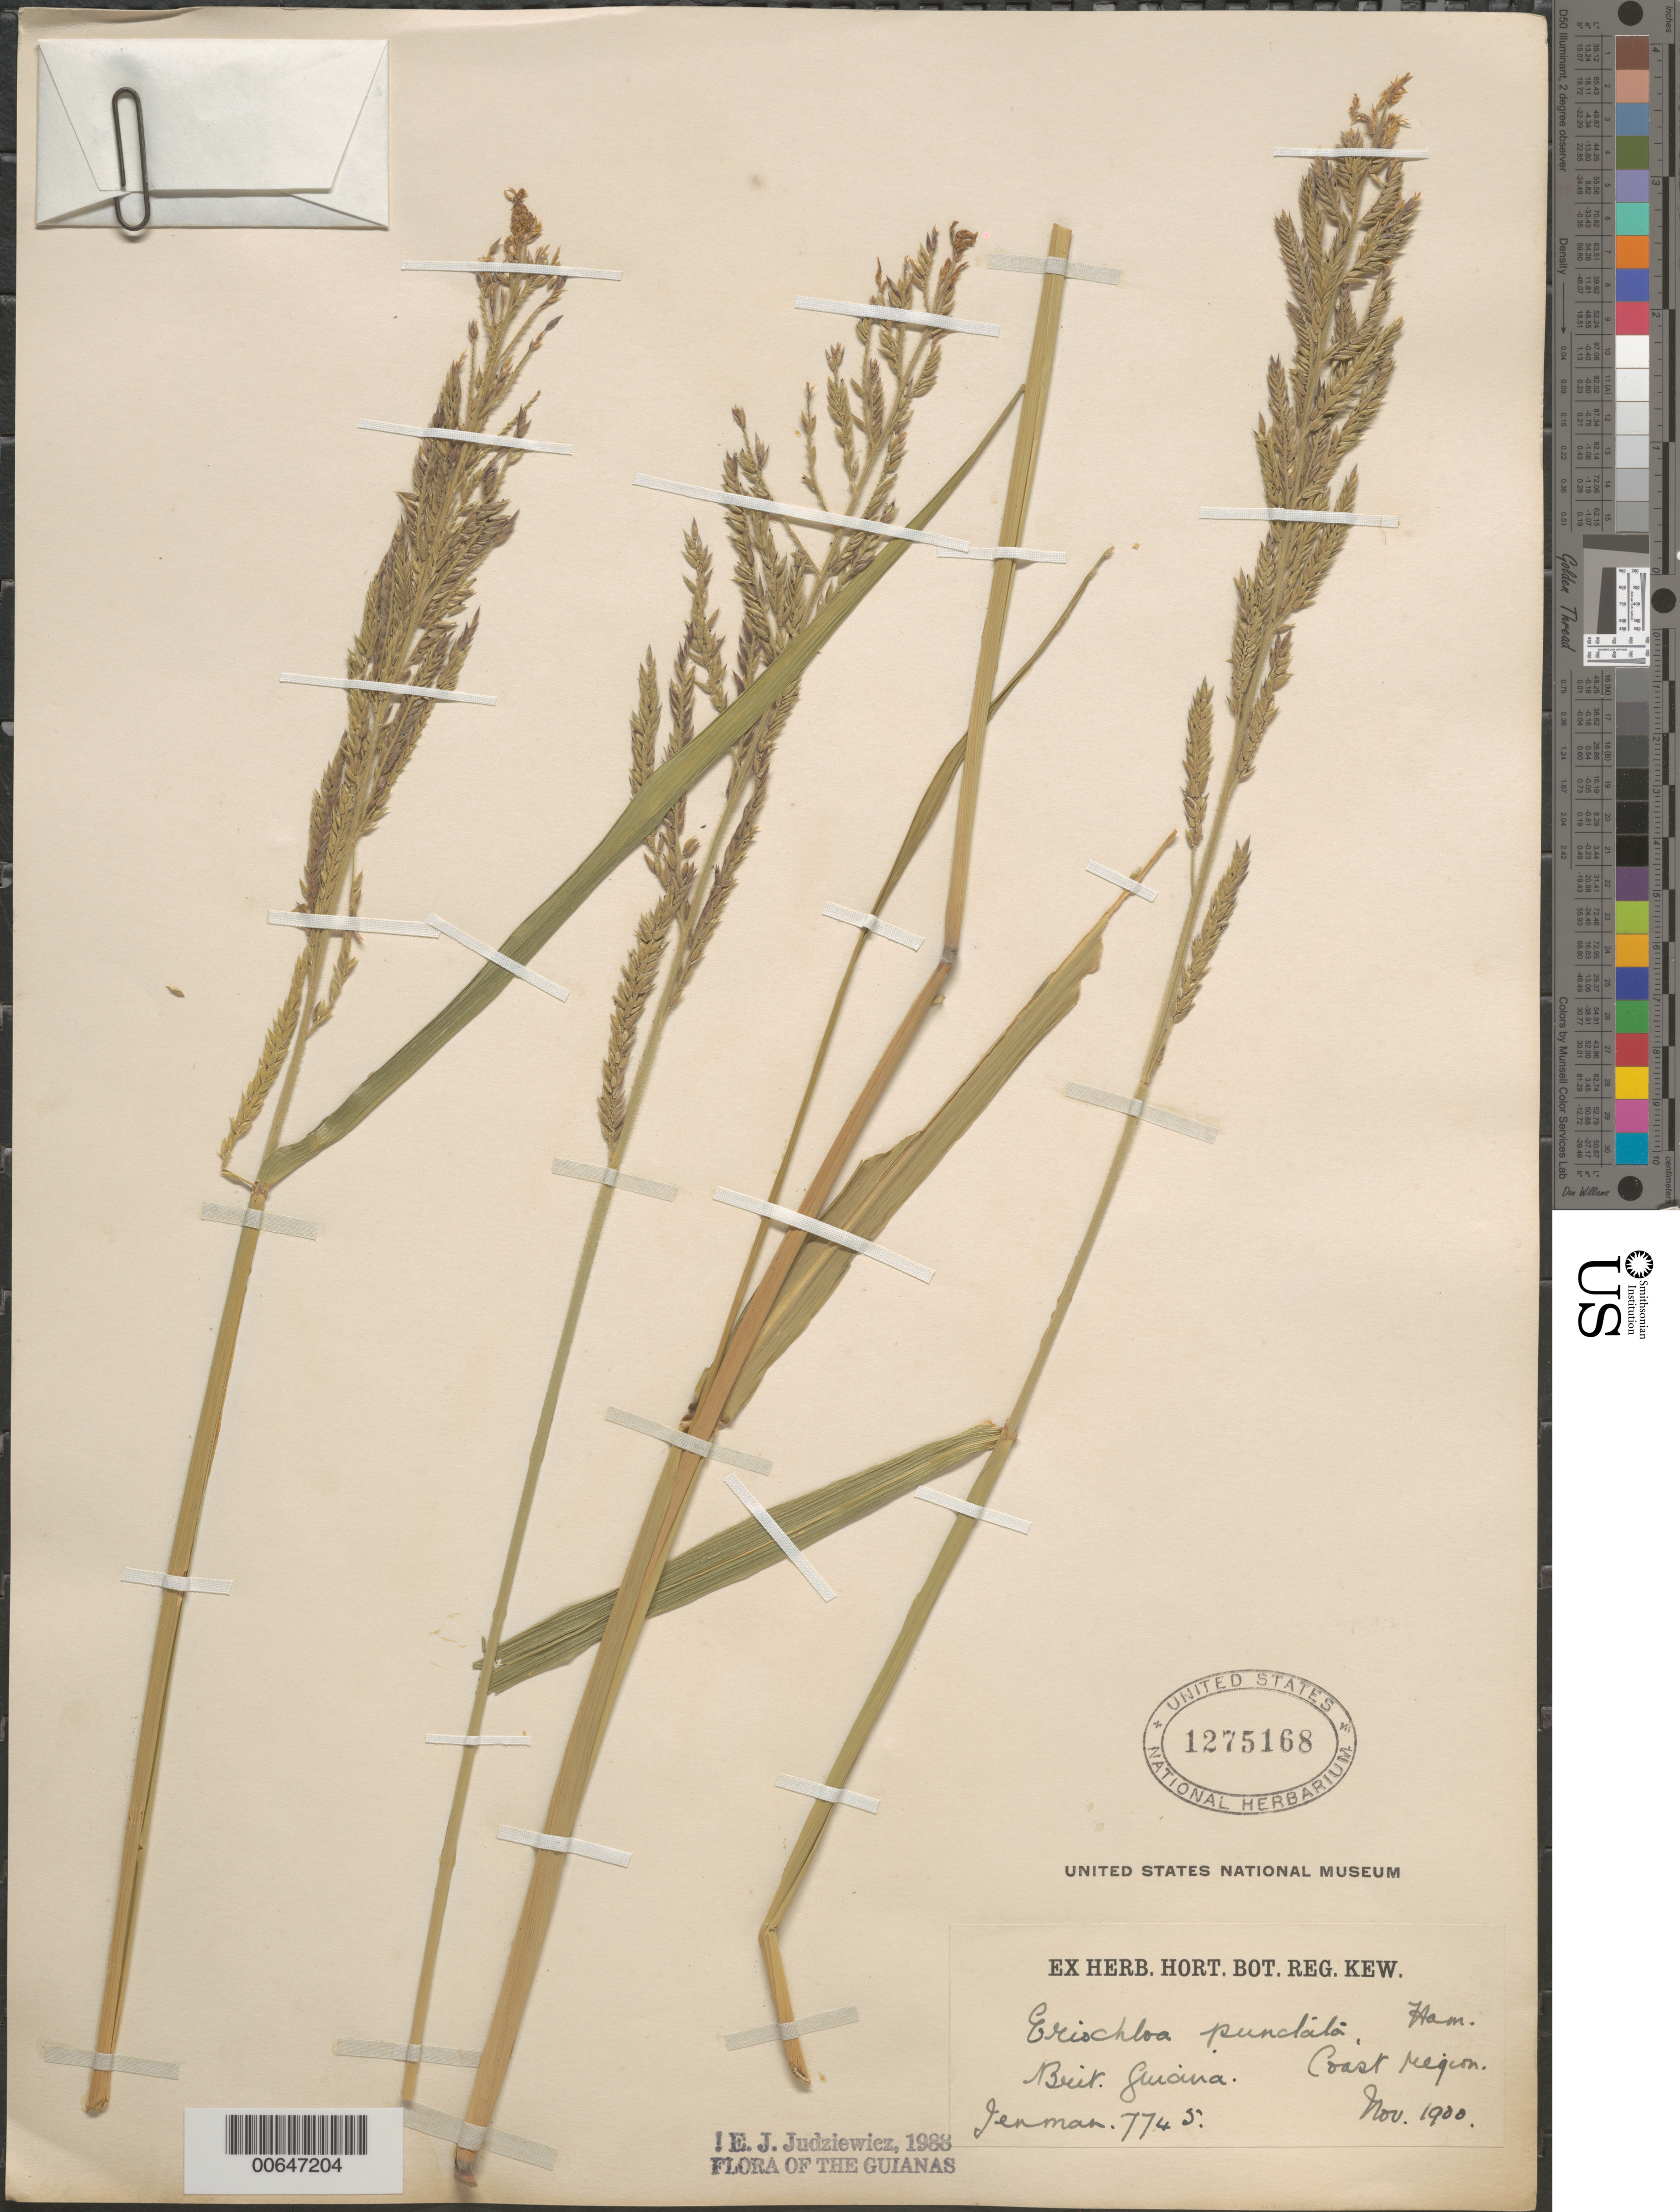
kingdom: Plantae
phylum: Tracheophyta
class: Liliopsida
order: Poales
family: Poaceae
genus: Eriochloa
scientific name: Eriochloa punctata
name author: (L.) Desv. ex Ham.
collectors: -. Jenman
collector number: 7745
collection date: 1900-11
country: Guyana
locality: Brit. Guiana. Coast region.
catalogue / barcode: US 1275168